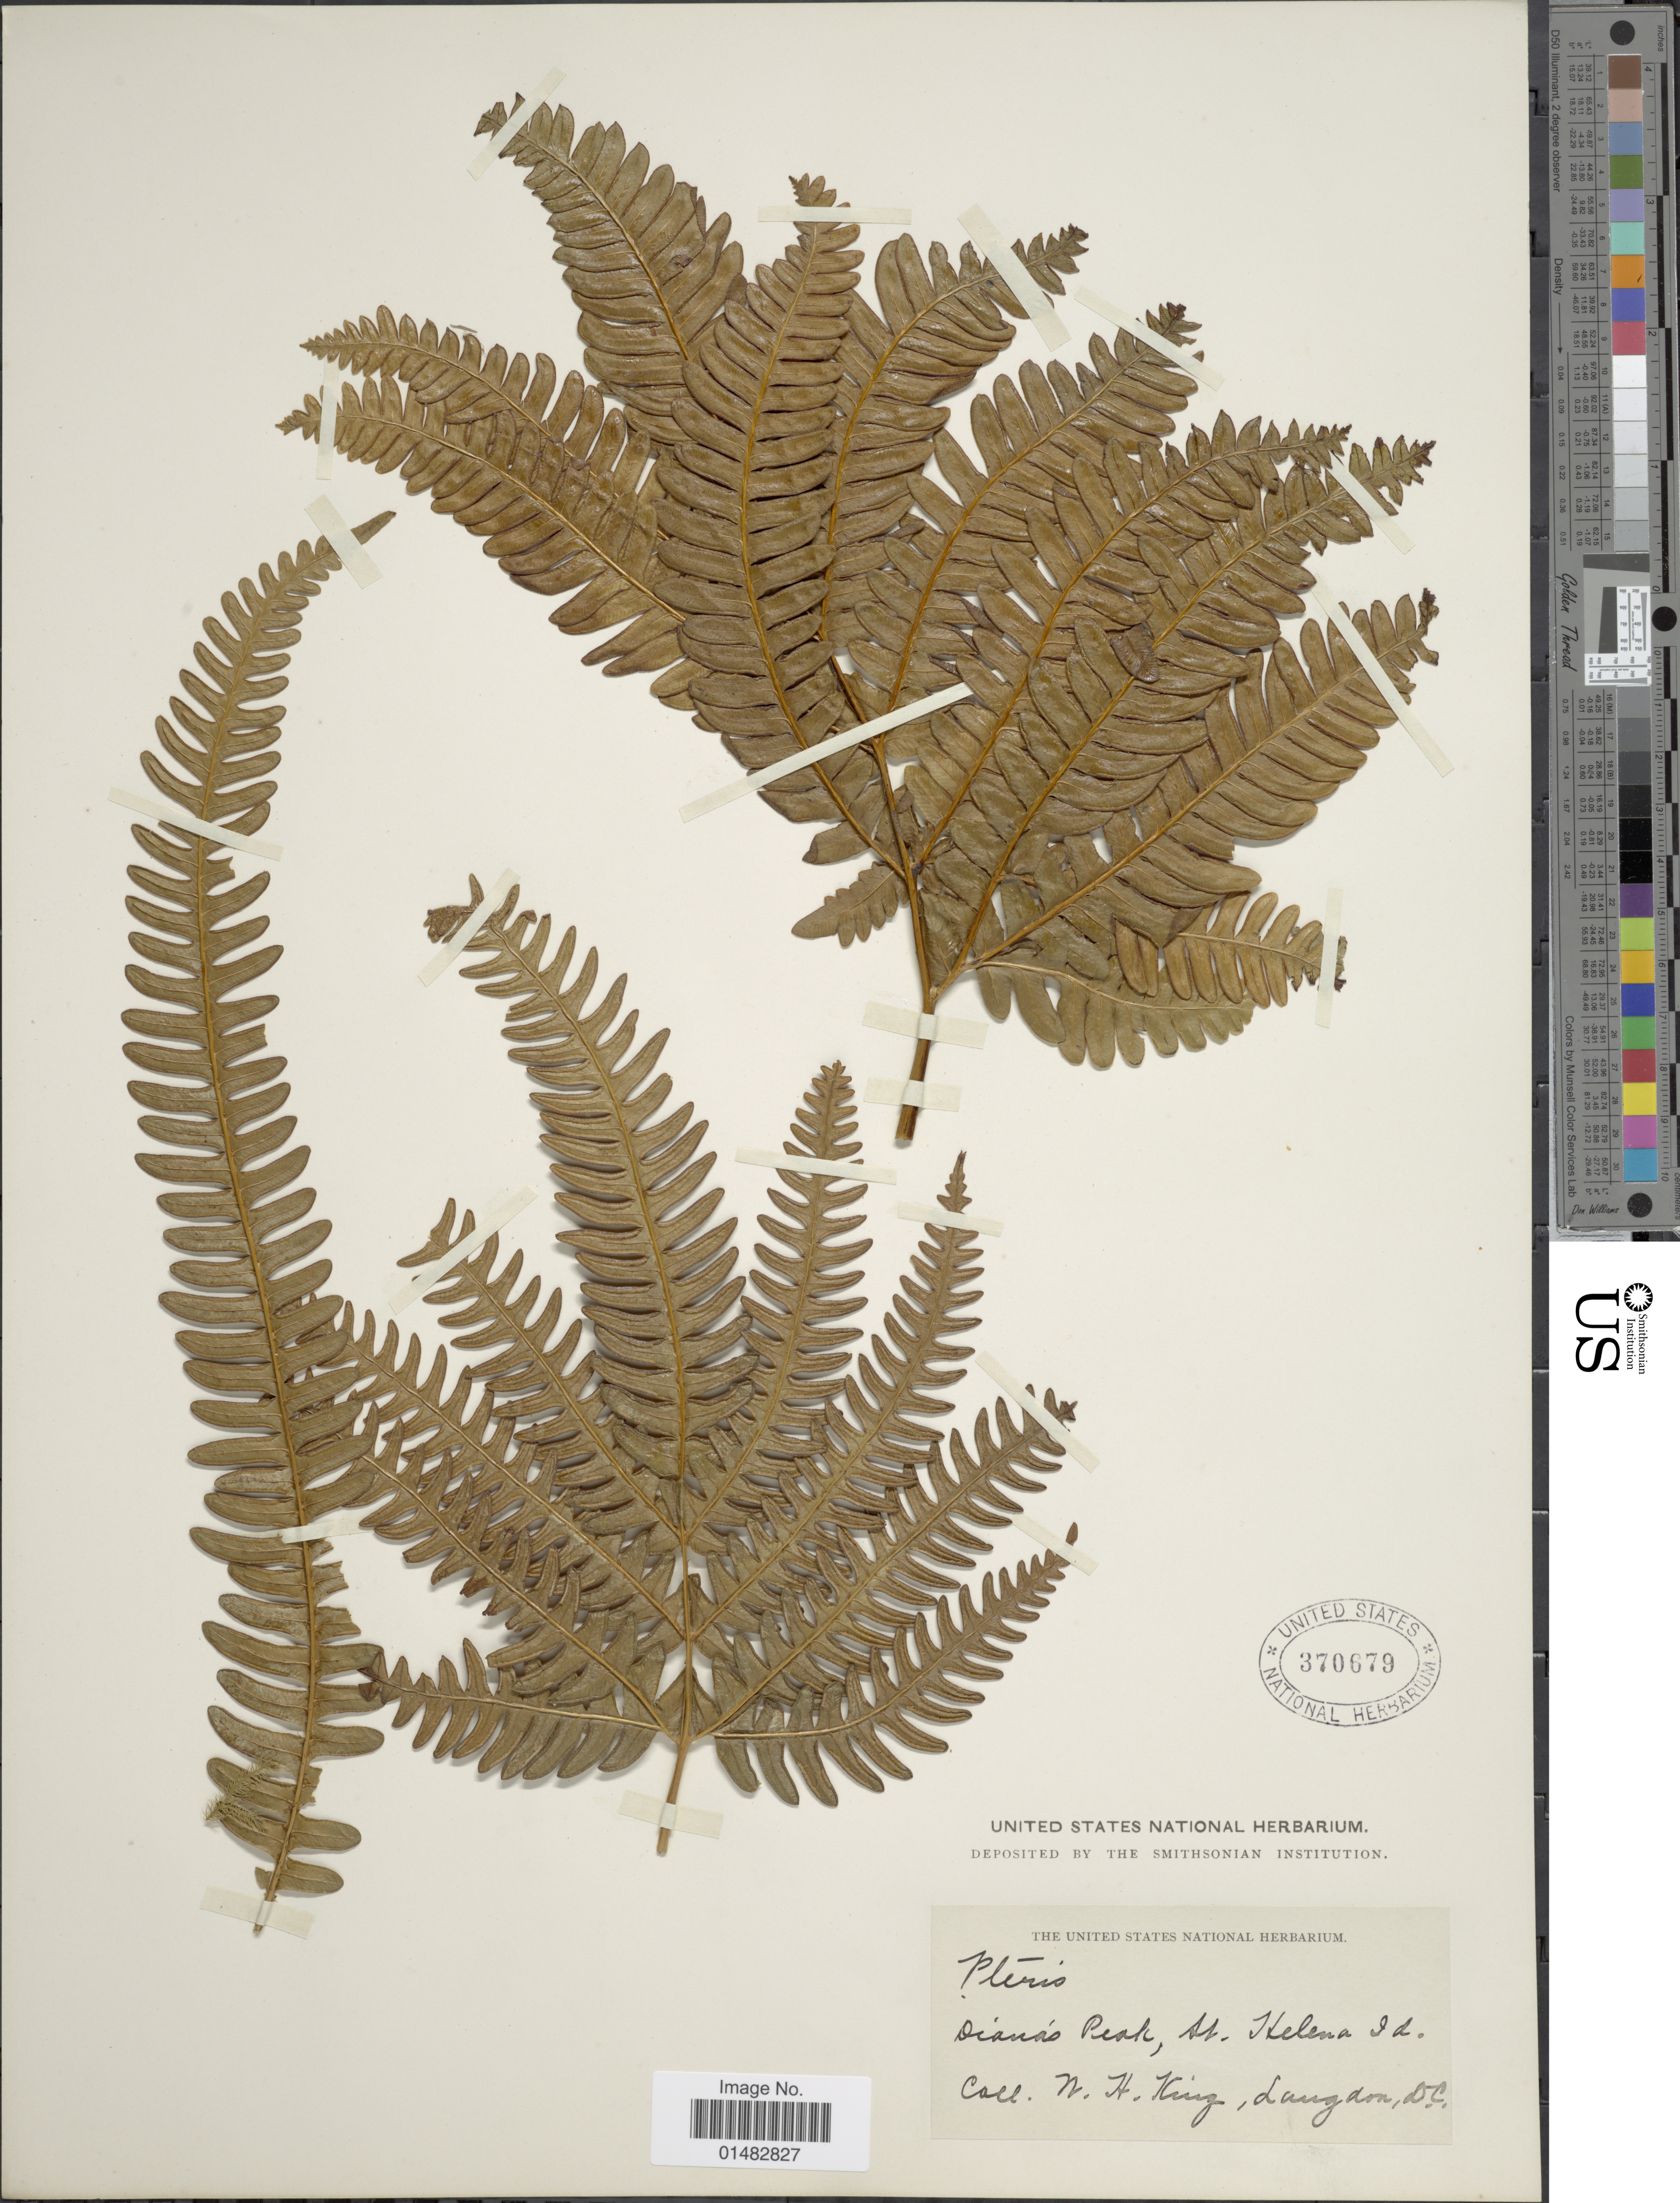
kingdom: Plantae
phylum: Tracheophyta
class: Polypodiopsida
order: Polypodiales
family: Pteridaceae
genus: Pteris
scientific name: Pteris paleacea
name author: Roxb.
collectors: W. H. King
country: St. Helena Islands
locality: St. Helena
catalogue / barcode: US 370679